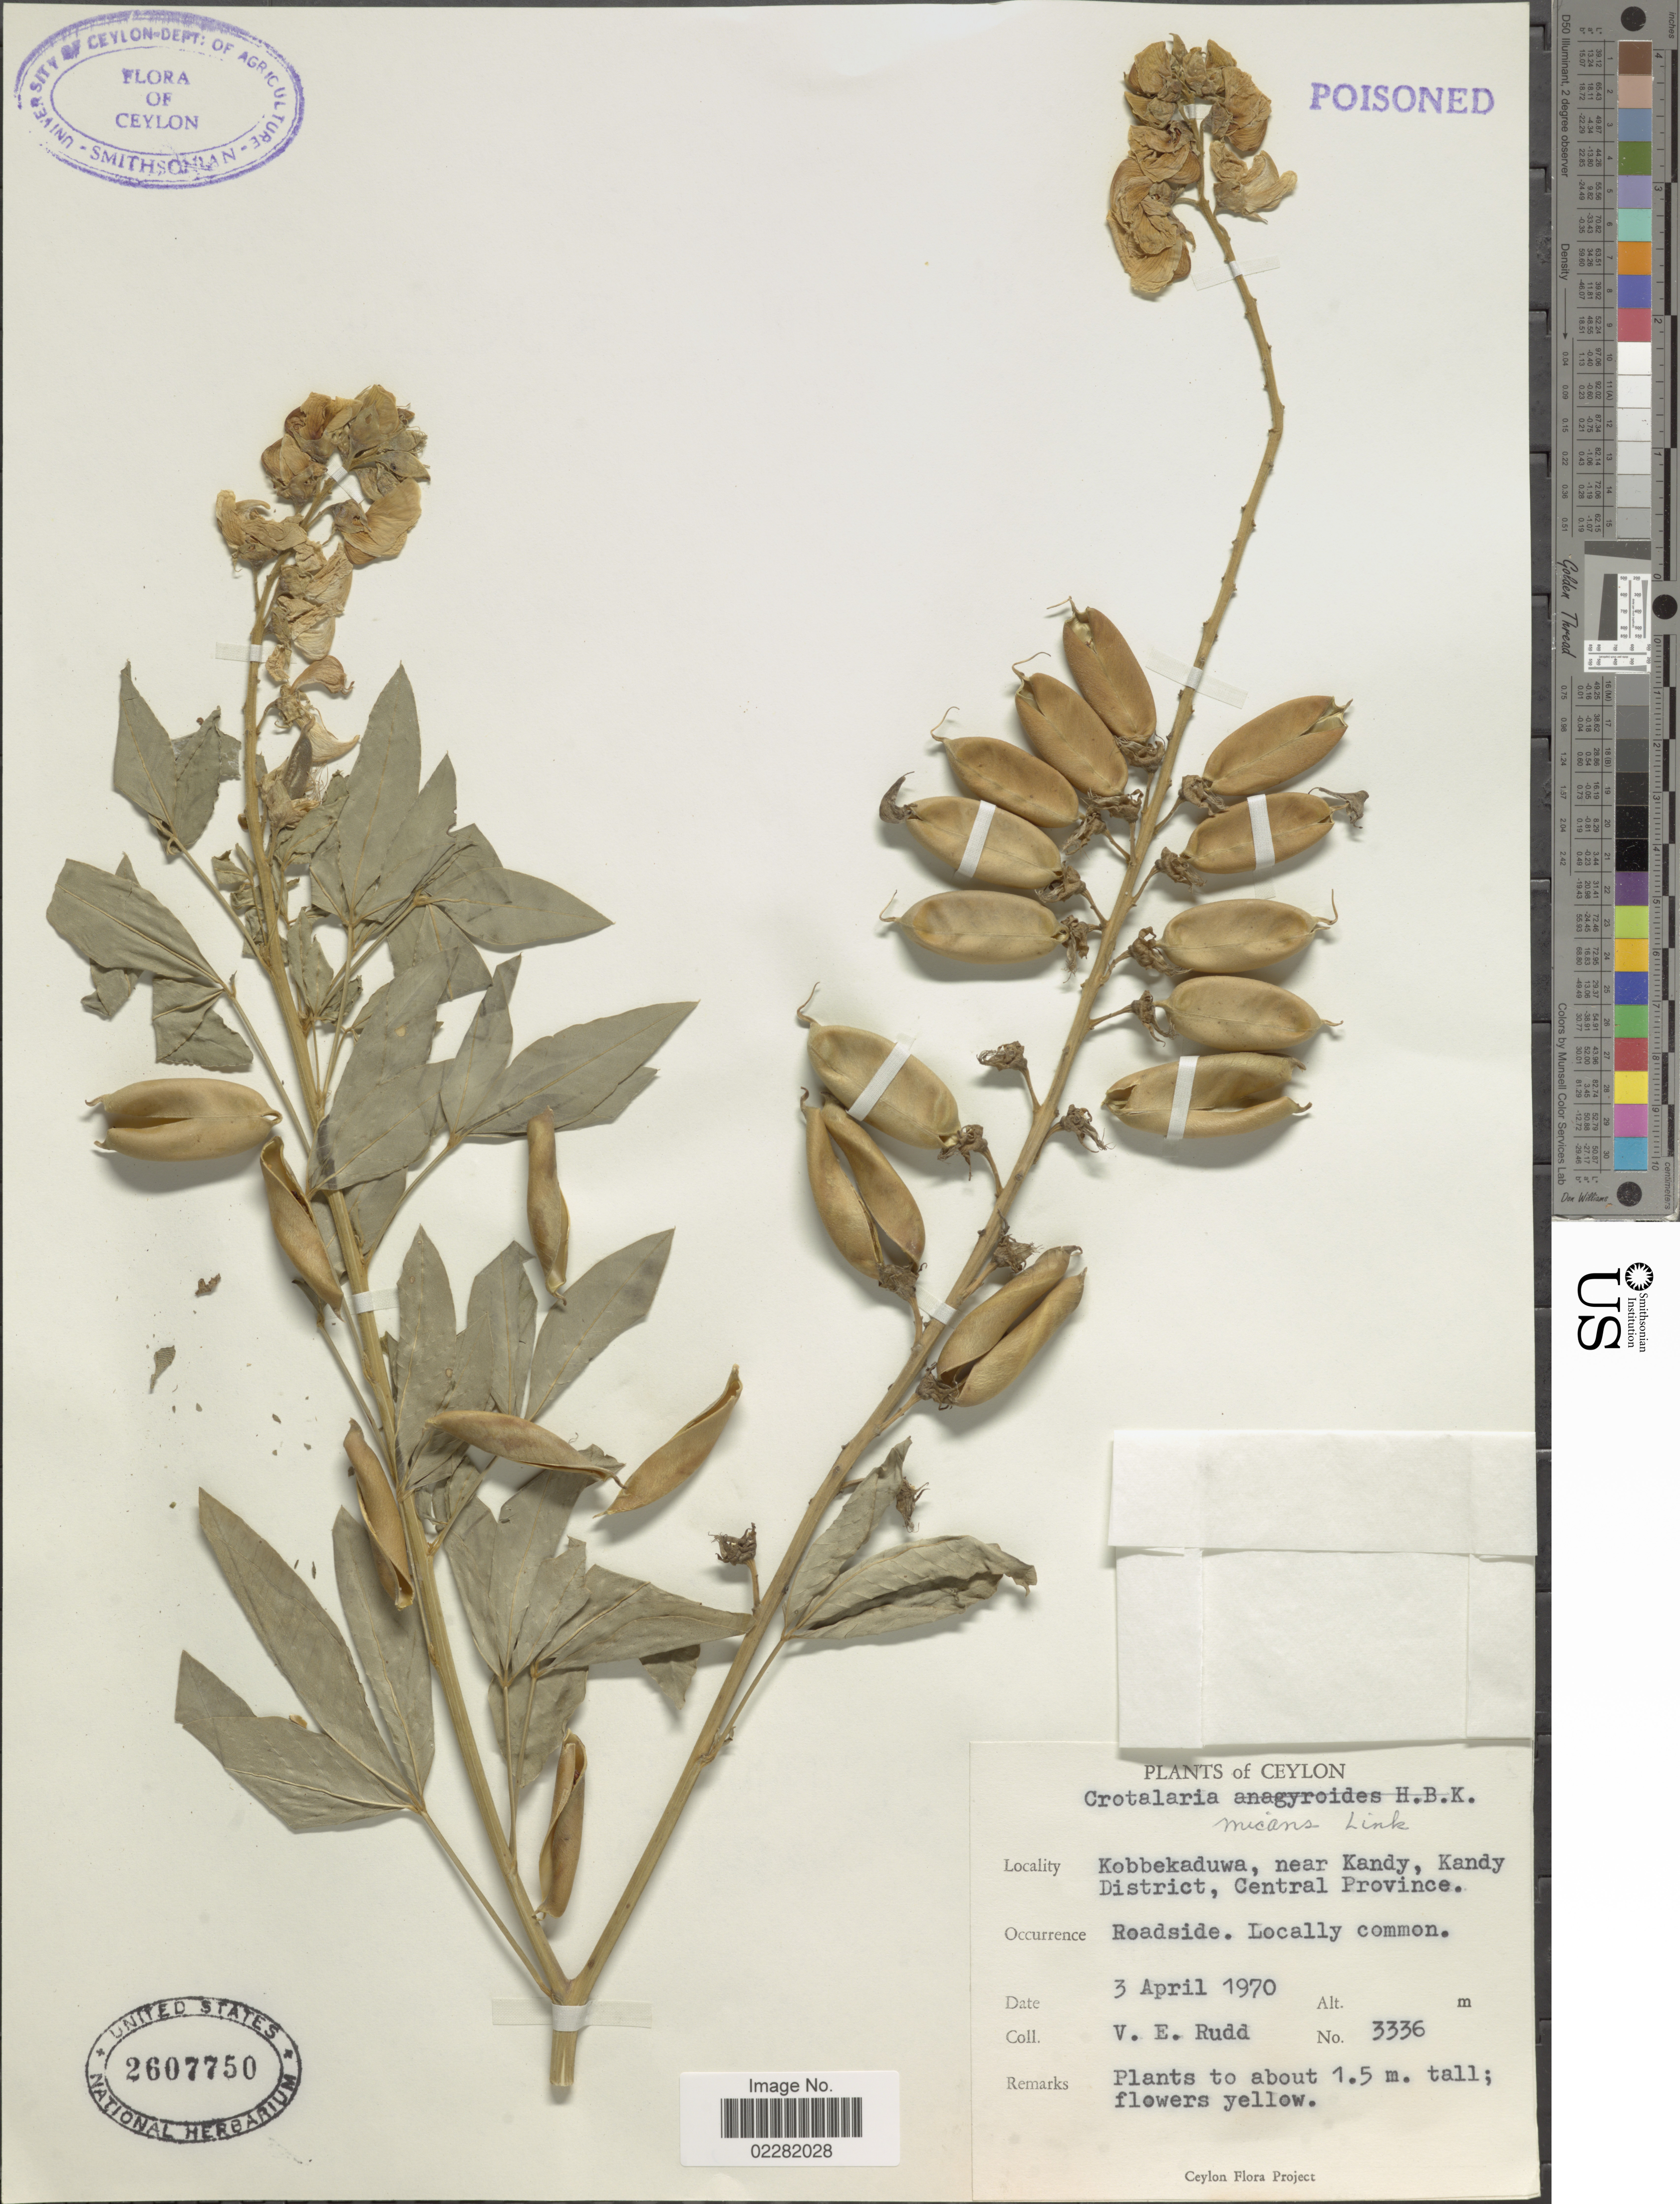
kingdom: Plantae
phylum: Tracheophyta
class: Magnoliopsida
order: Fabales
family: Fabaceae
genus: Crotalaria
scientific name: Crotalaria micans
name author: Link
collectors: V. E. Rudd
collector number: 3336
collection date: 1970-04-03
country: Sri Lanka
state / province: Central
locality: Ceylon. Kobbekaduwa, near Kandy, Kandy District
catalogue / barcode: US 2607750